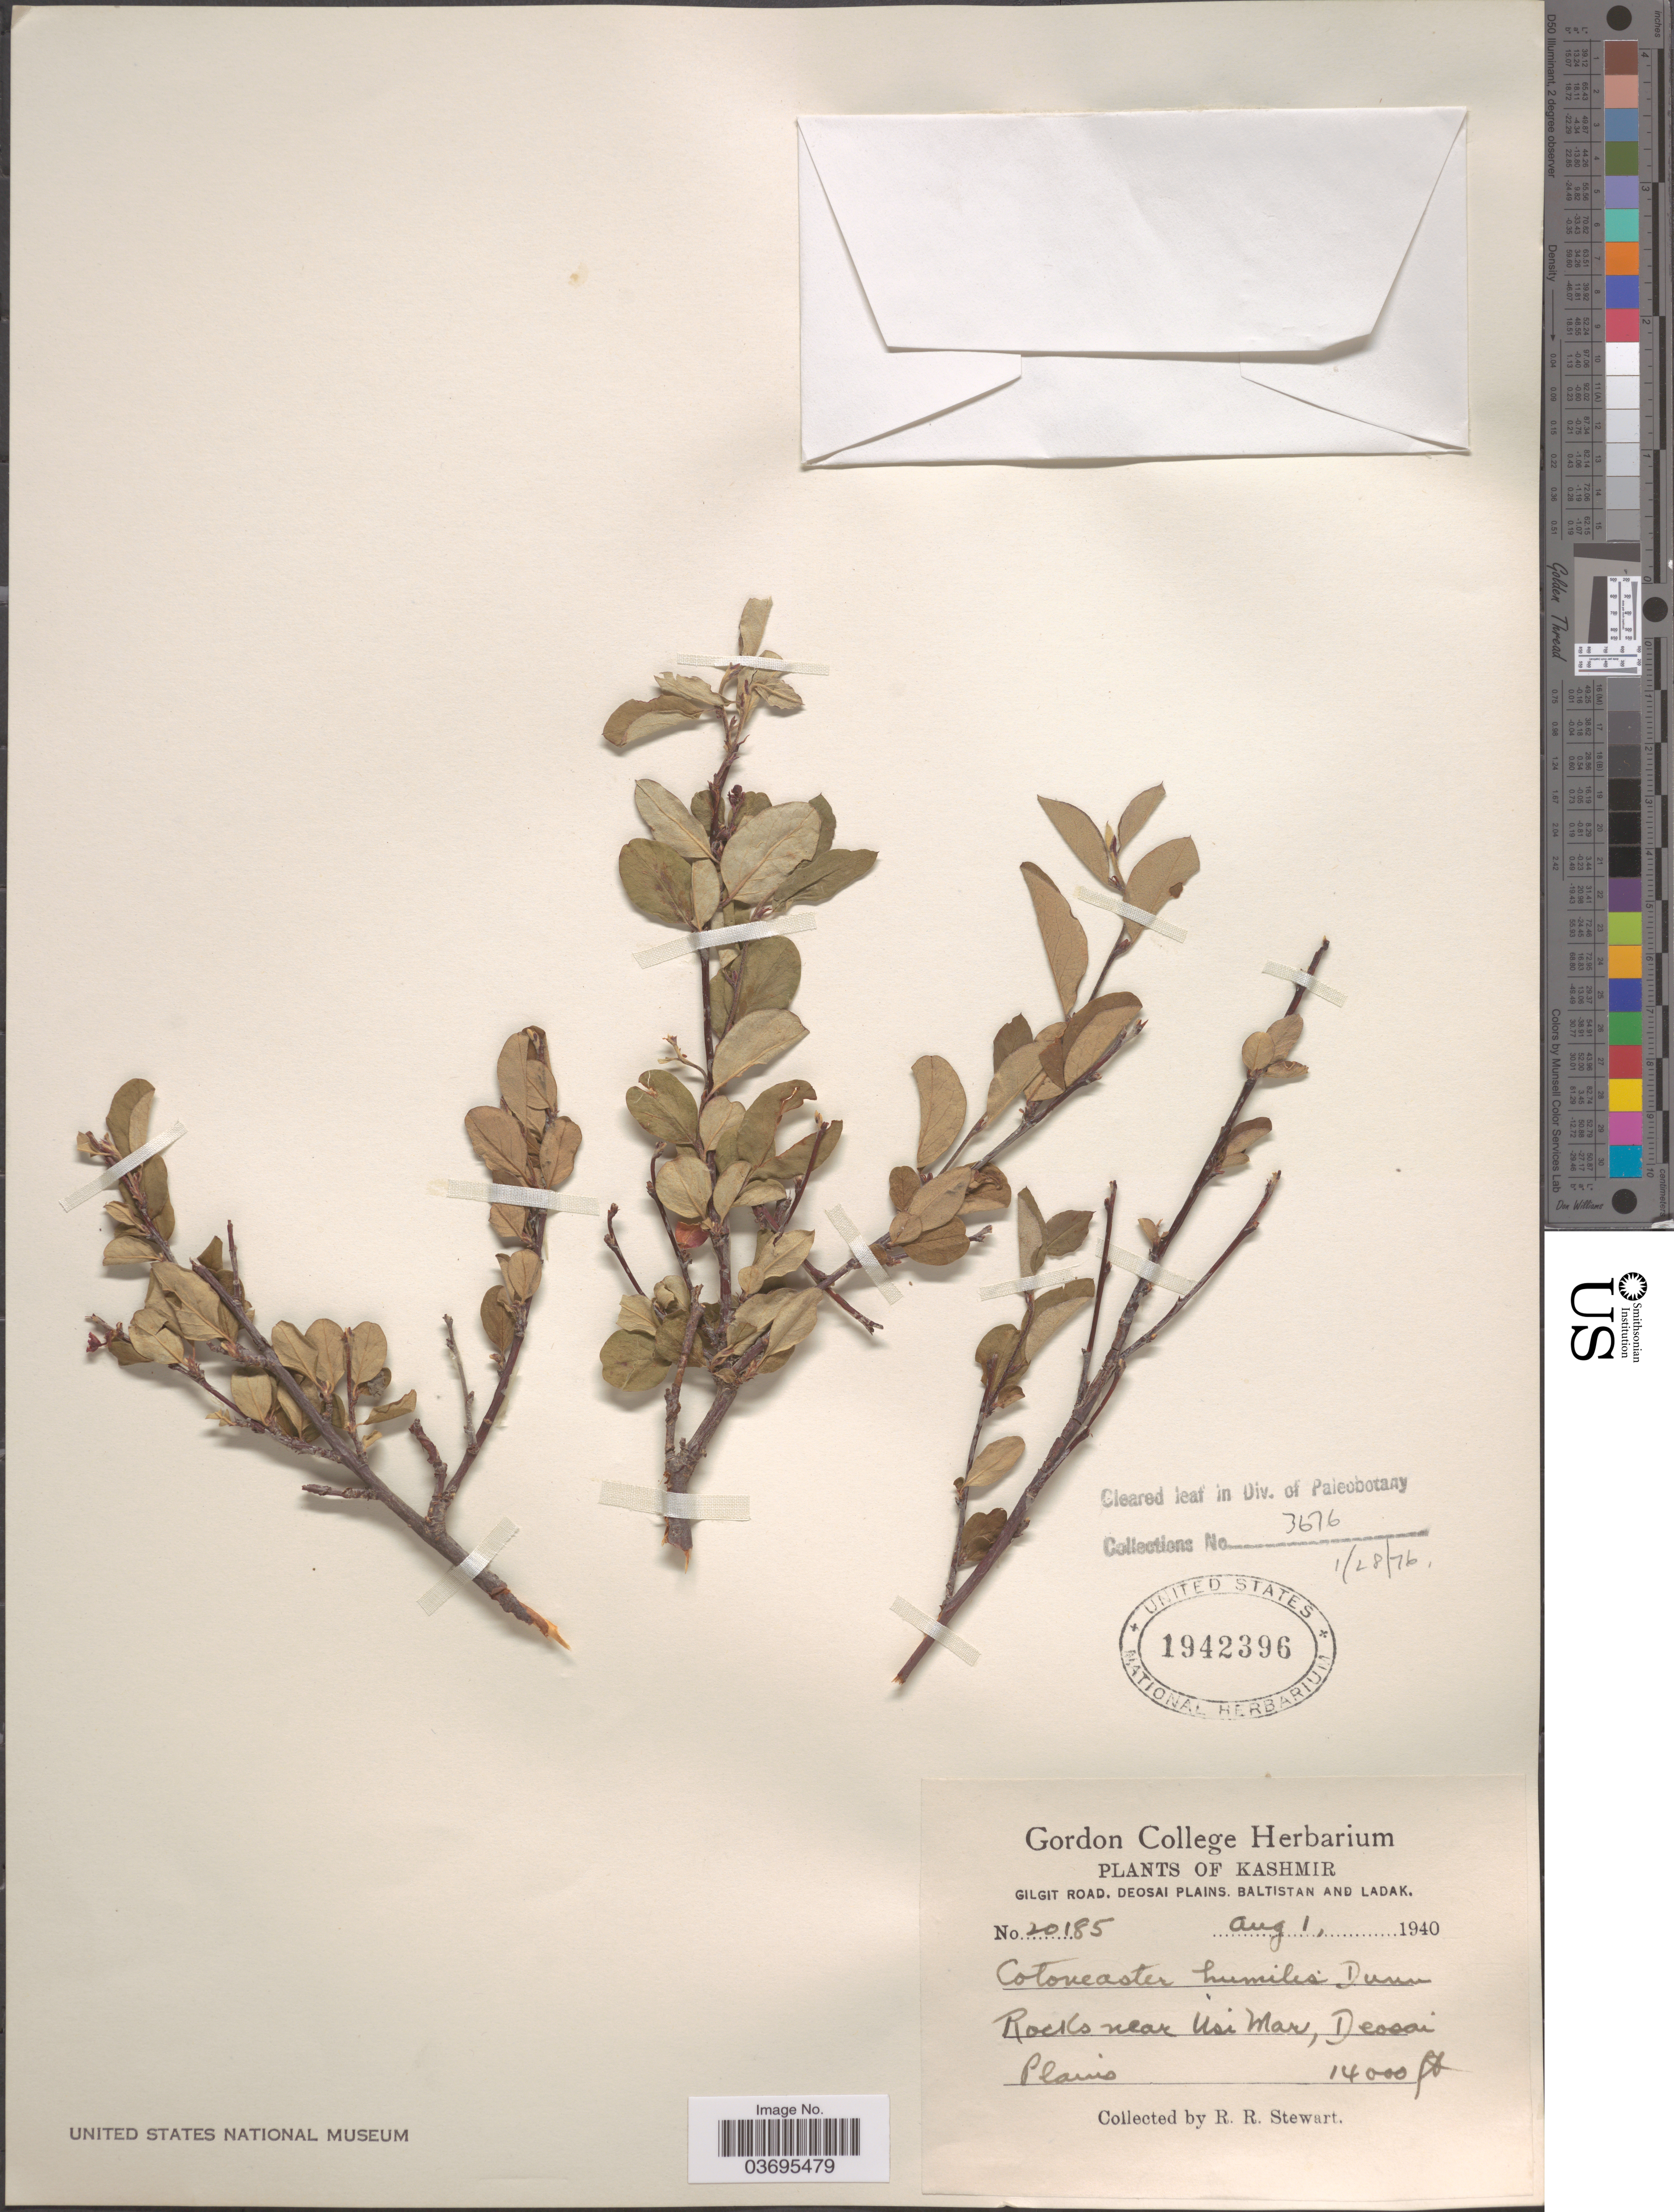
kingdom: Plantae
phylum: Tracheophyta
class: Magnoliopsida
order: Rosales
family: Rosaceae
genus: Cotoneaster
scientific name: Cotoneaster humilis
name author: Dunn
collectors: R. Stewart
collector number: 20185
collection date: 1940-08-01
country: Pakistan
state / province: Gilgit-Baltistan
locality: Kashmir. Gilgit Road. Deosai Plains. Baltistan and Ladak. Rocks near Usi Mar, Deosai Plains.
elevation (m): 4267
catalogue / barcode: US 1942396